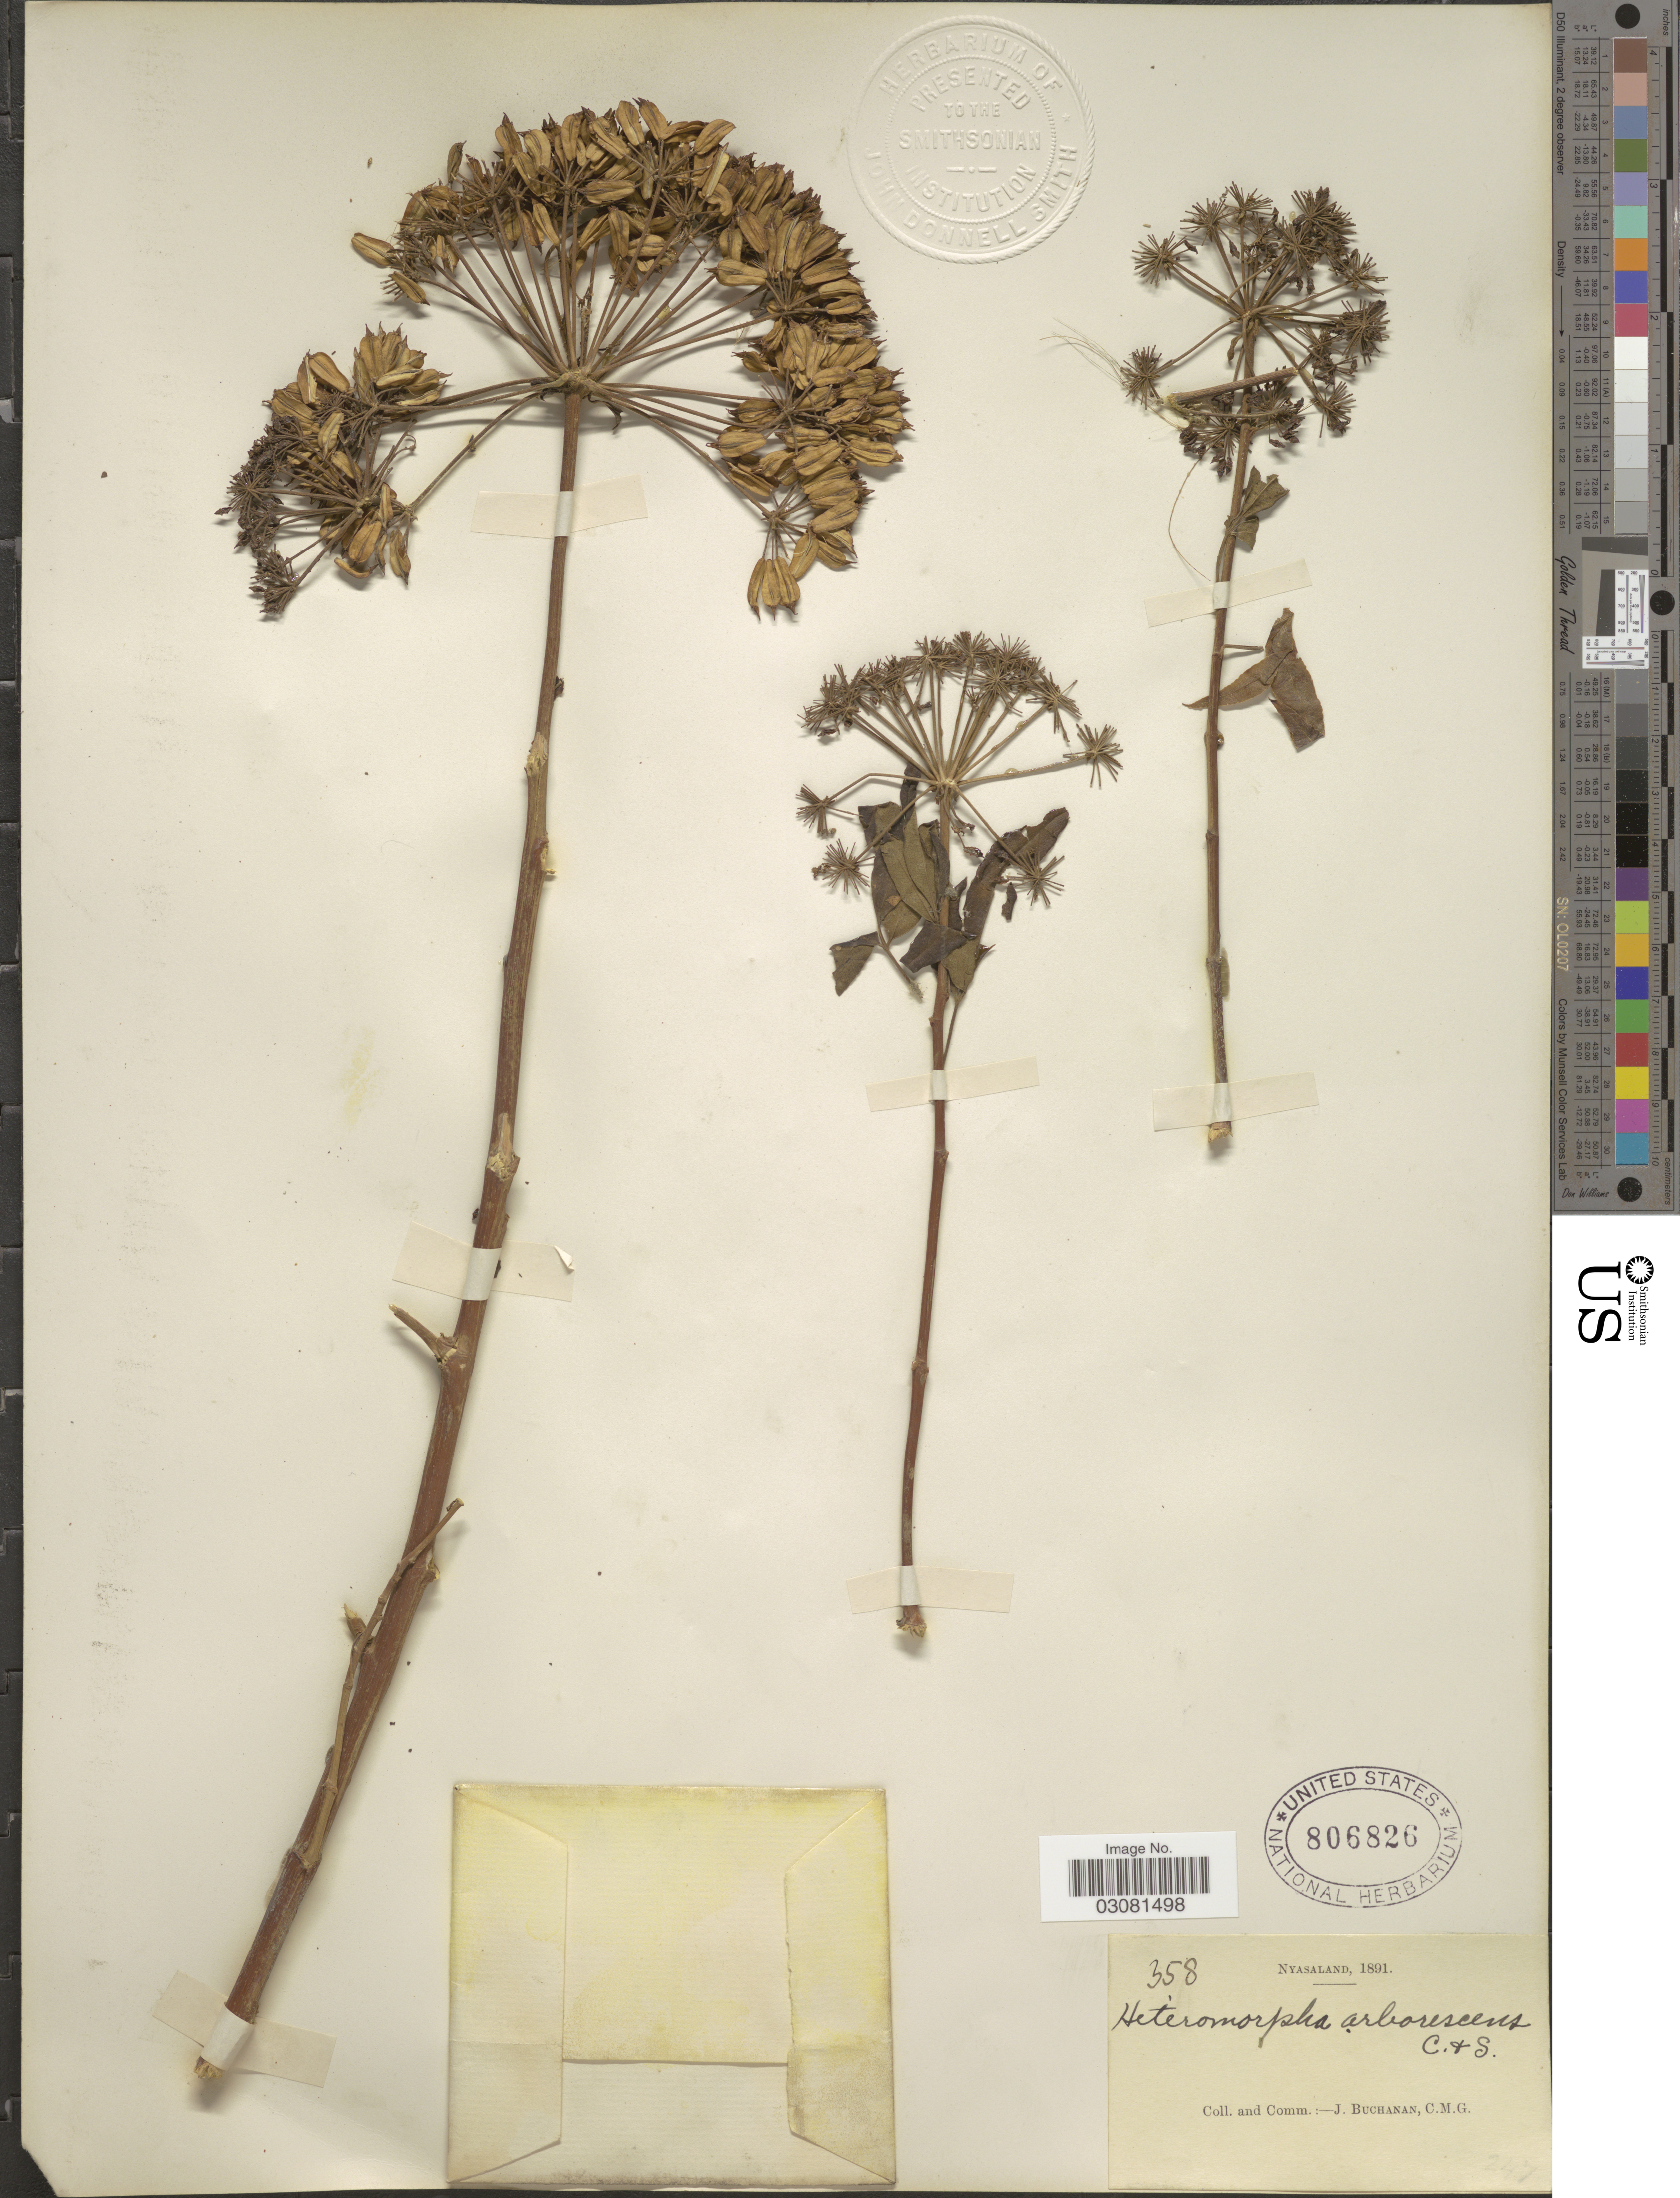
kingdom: Plantae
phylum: Tracheophyta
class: Magnoliopsida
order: Apiales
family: Apiaceae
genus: Heteromorpha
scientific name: Heteromorpha arborescens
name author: Cham. & Schltdl.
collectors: J. Buchanan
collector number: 358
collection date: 1891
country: Malawi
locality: Nyasaland.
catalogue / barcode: US 806826